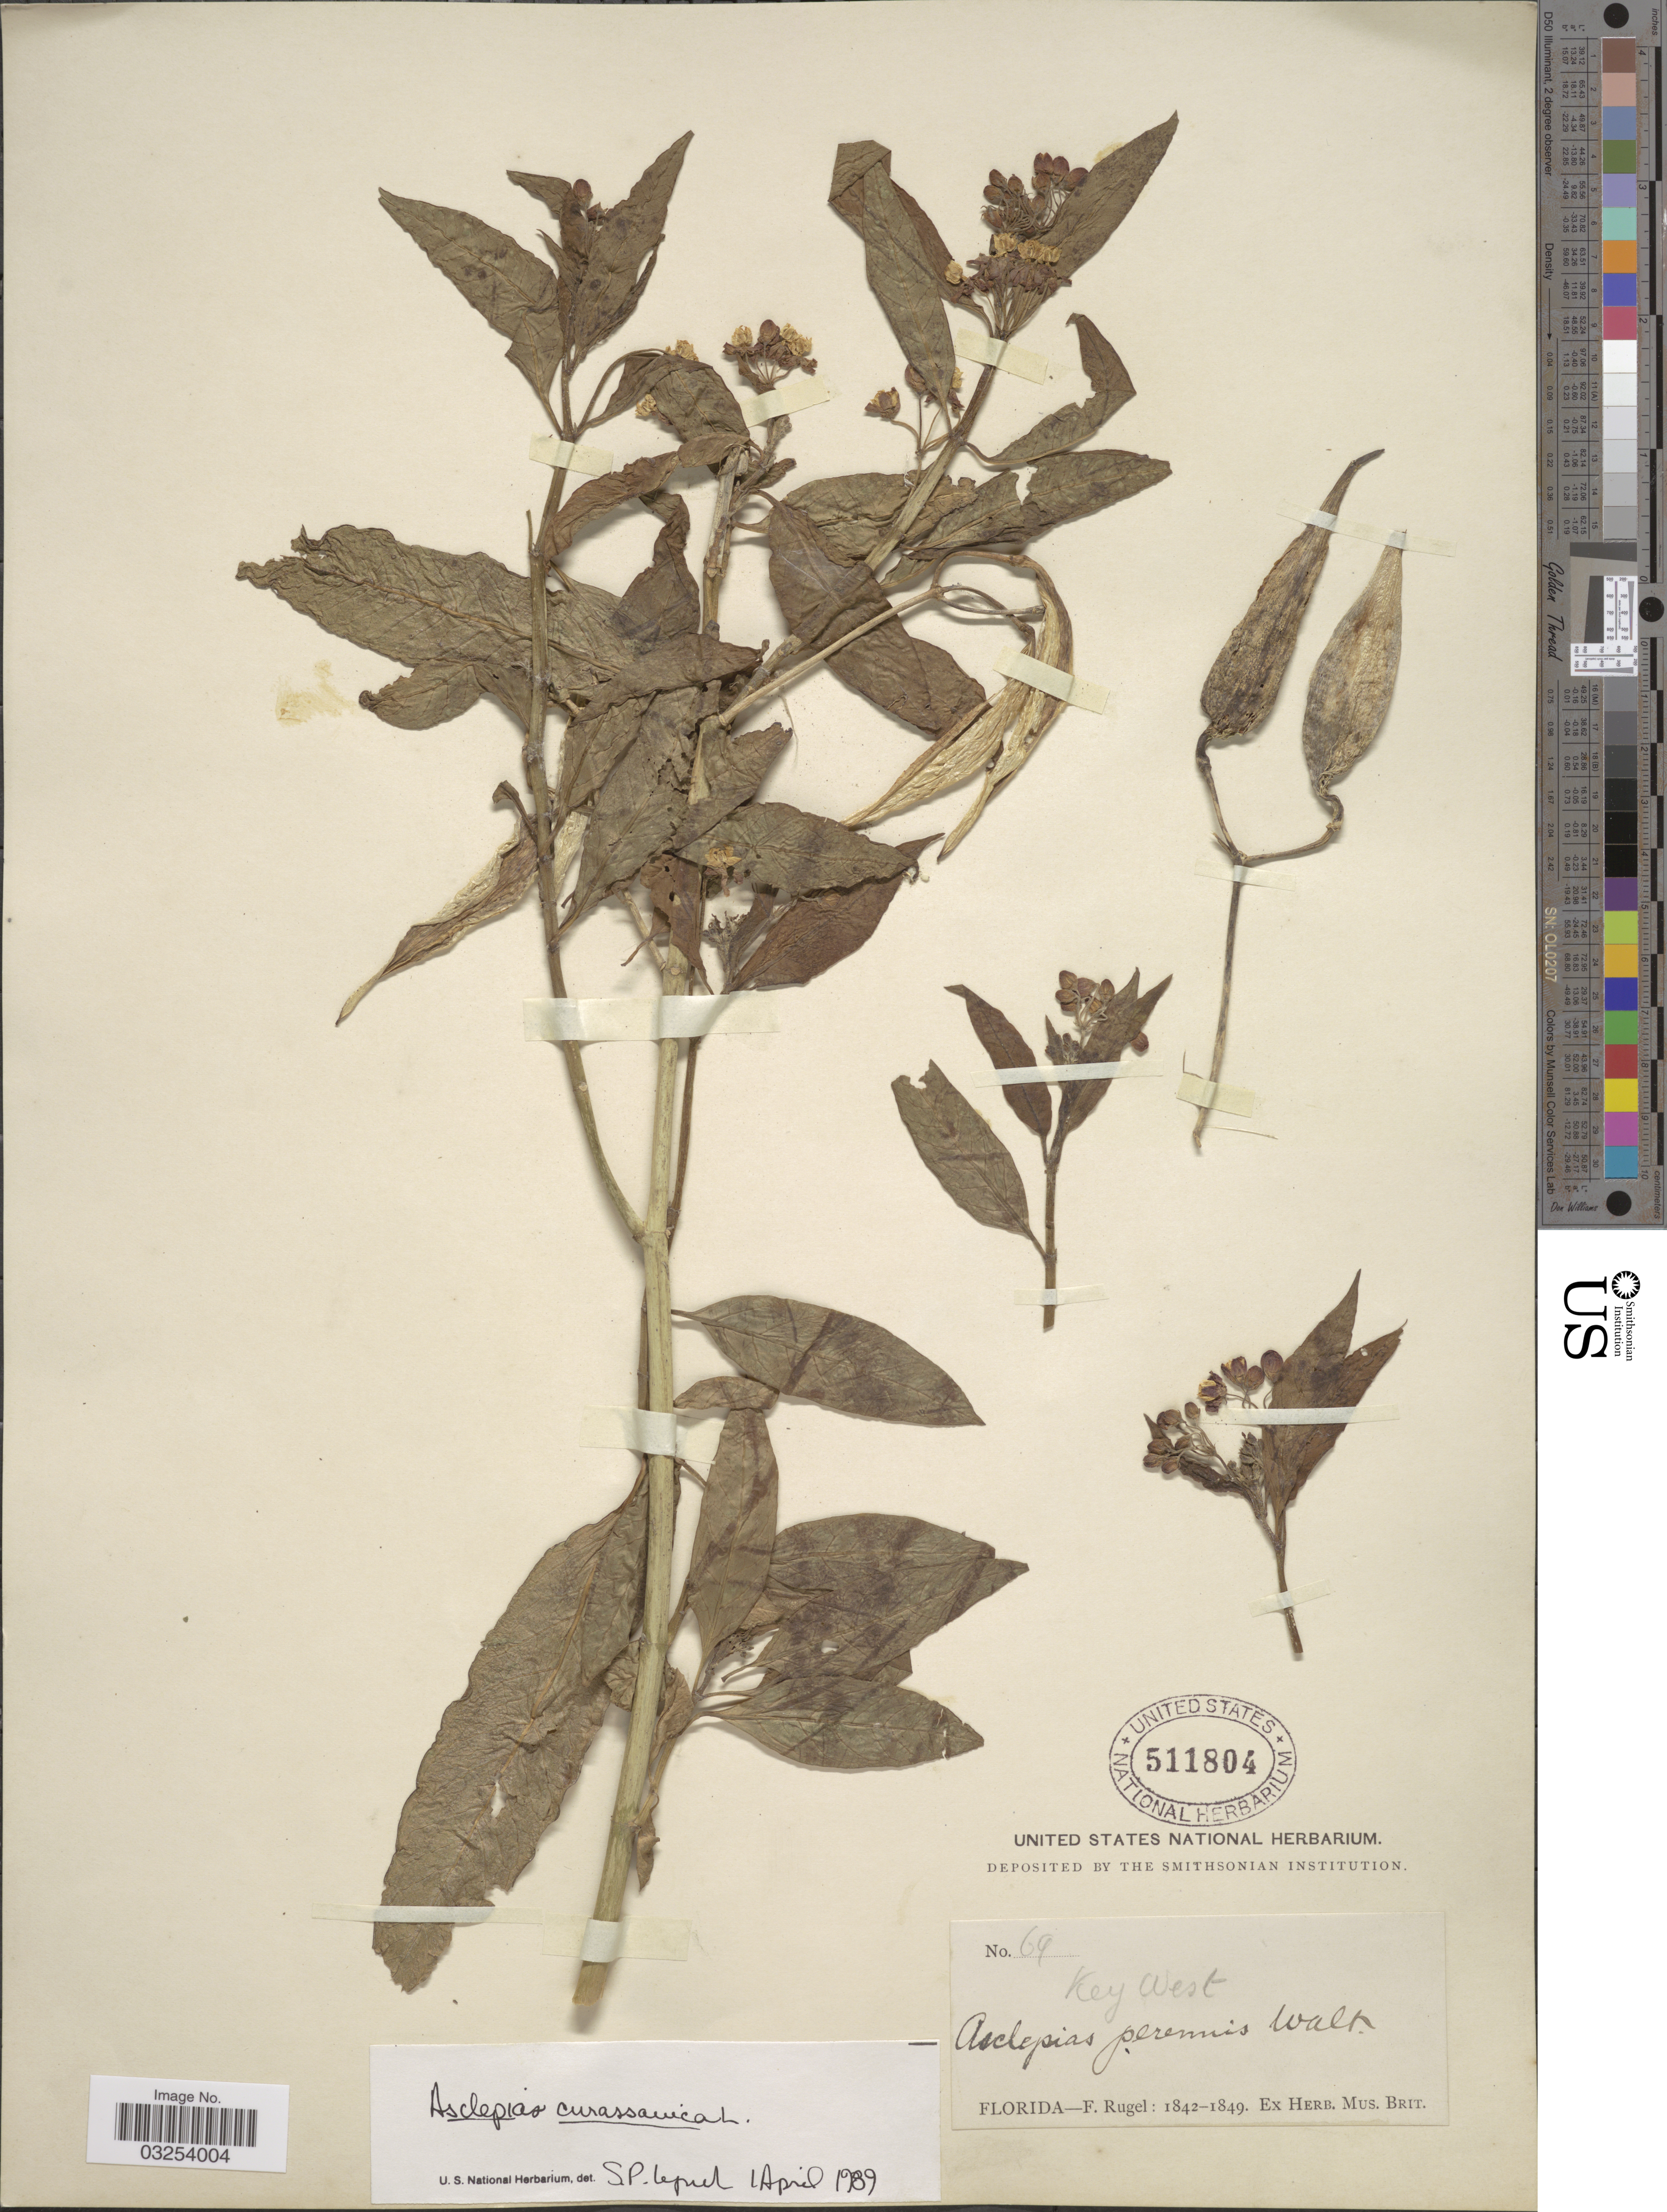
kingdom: Plantae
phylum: Tracheophyta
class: Magnoliopsida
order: Gentianales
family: Apocynaceae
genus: Asclepias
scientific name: Asclepias curassavica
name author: L.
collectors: F. Rugel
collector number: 69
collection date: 1842/1849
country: United States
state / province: Florida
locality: Key West.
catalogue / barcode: US 511804